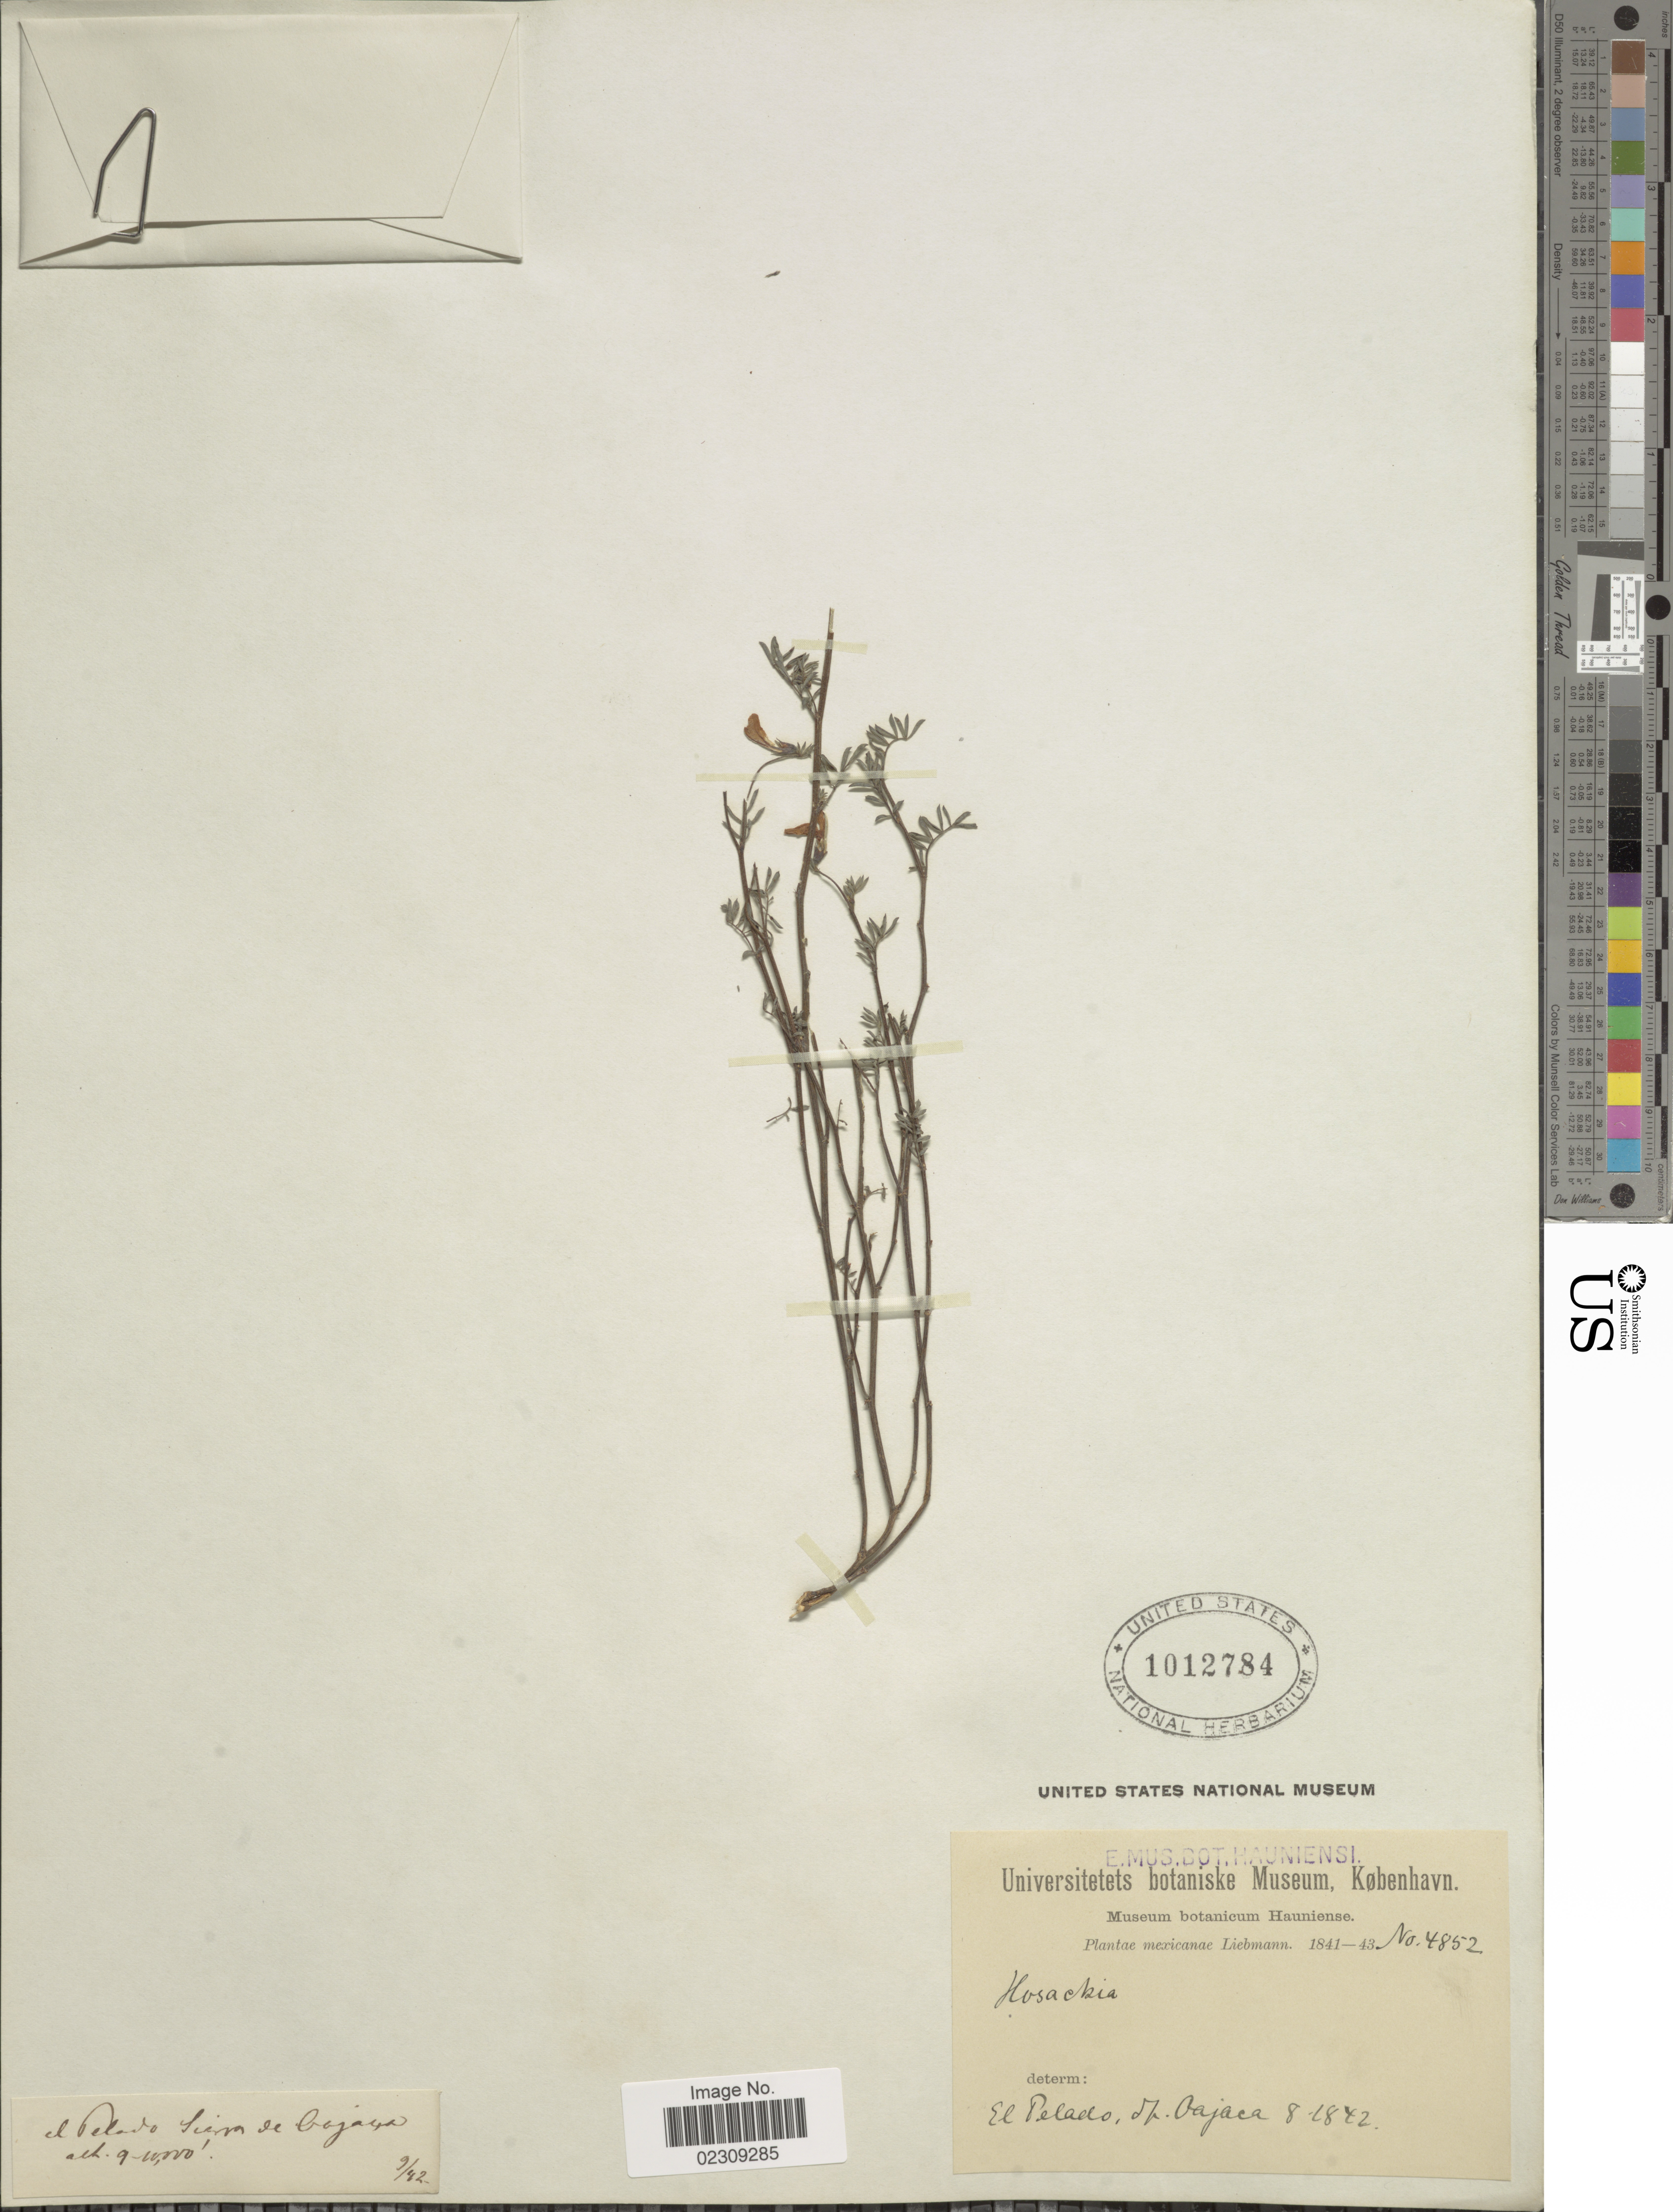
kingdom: Plantae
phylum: Tracheophyta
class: Magnoliopsida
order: Fabales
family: Fabaceae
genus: Hosackia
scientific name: Hosackia sp.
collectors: Liebmann, --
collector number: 4852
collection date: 1842-08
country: Mexico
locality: El Pelado, dp. Oajaca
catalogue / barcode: US 1012784